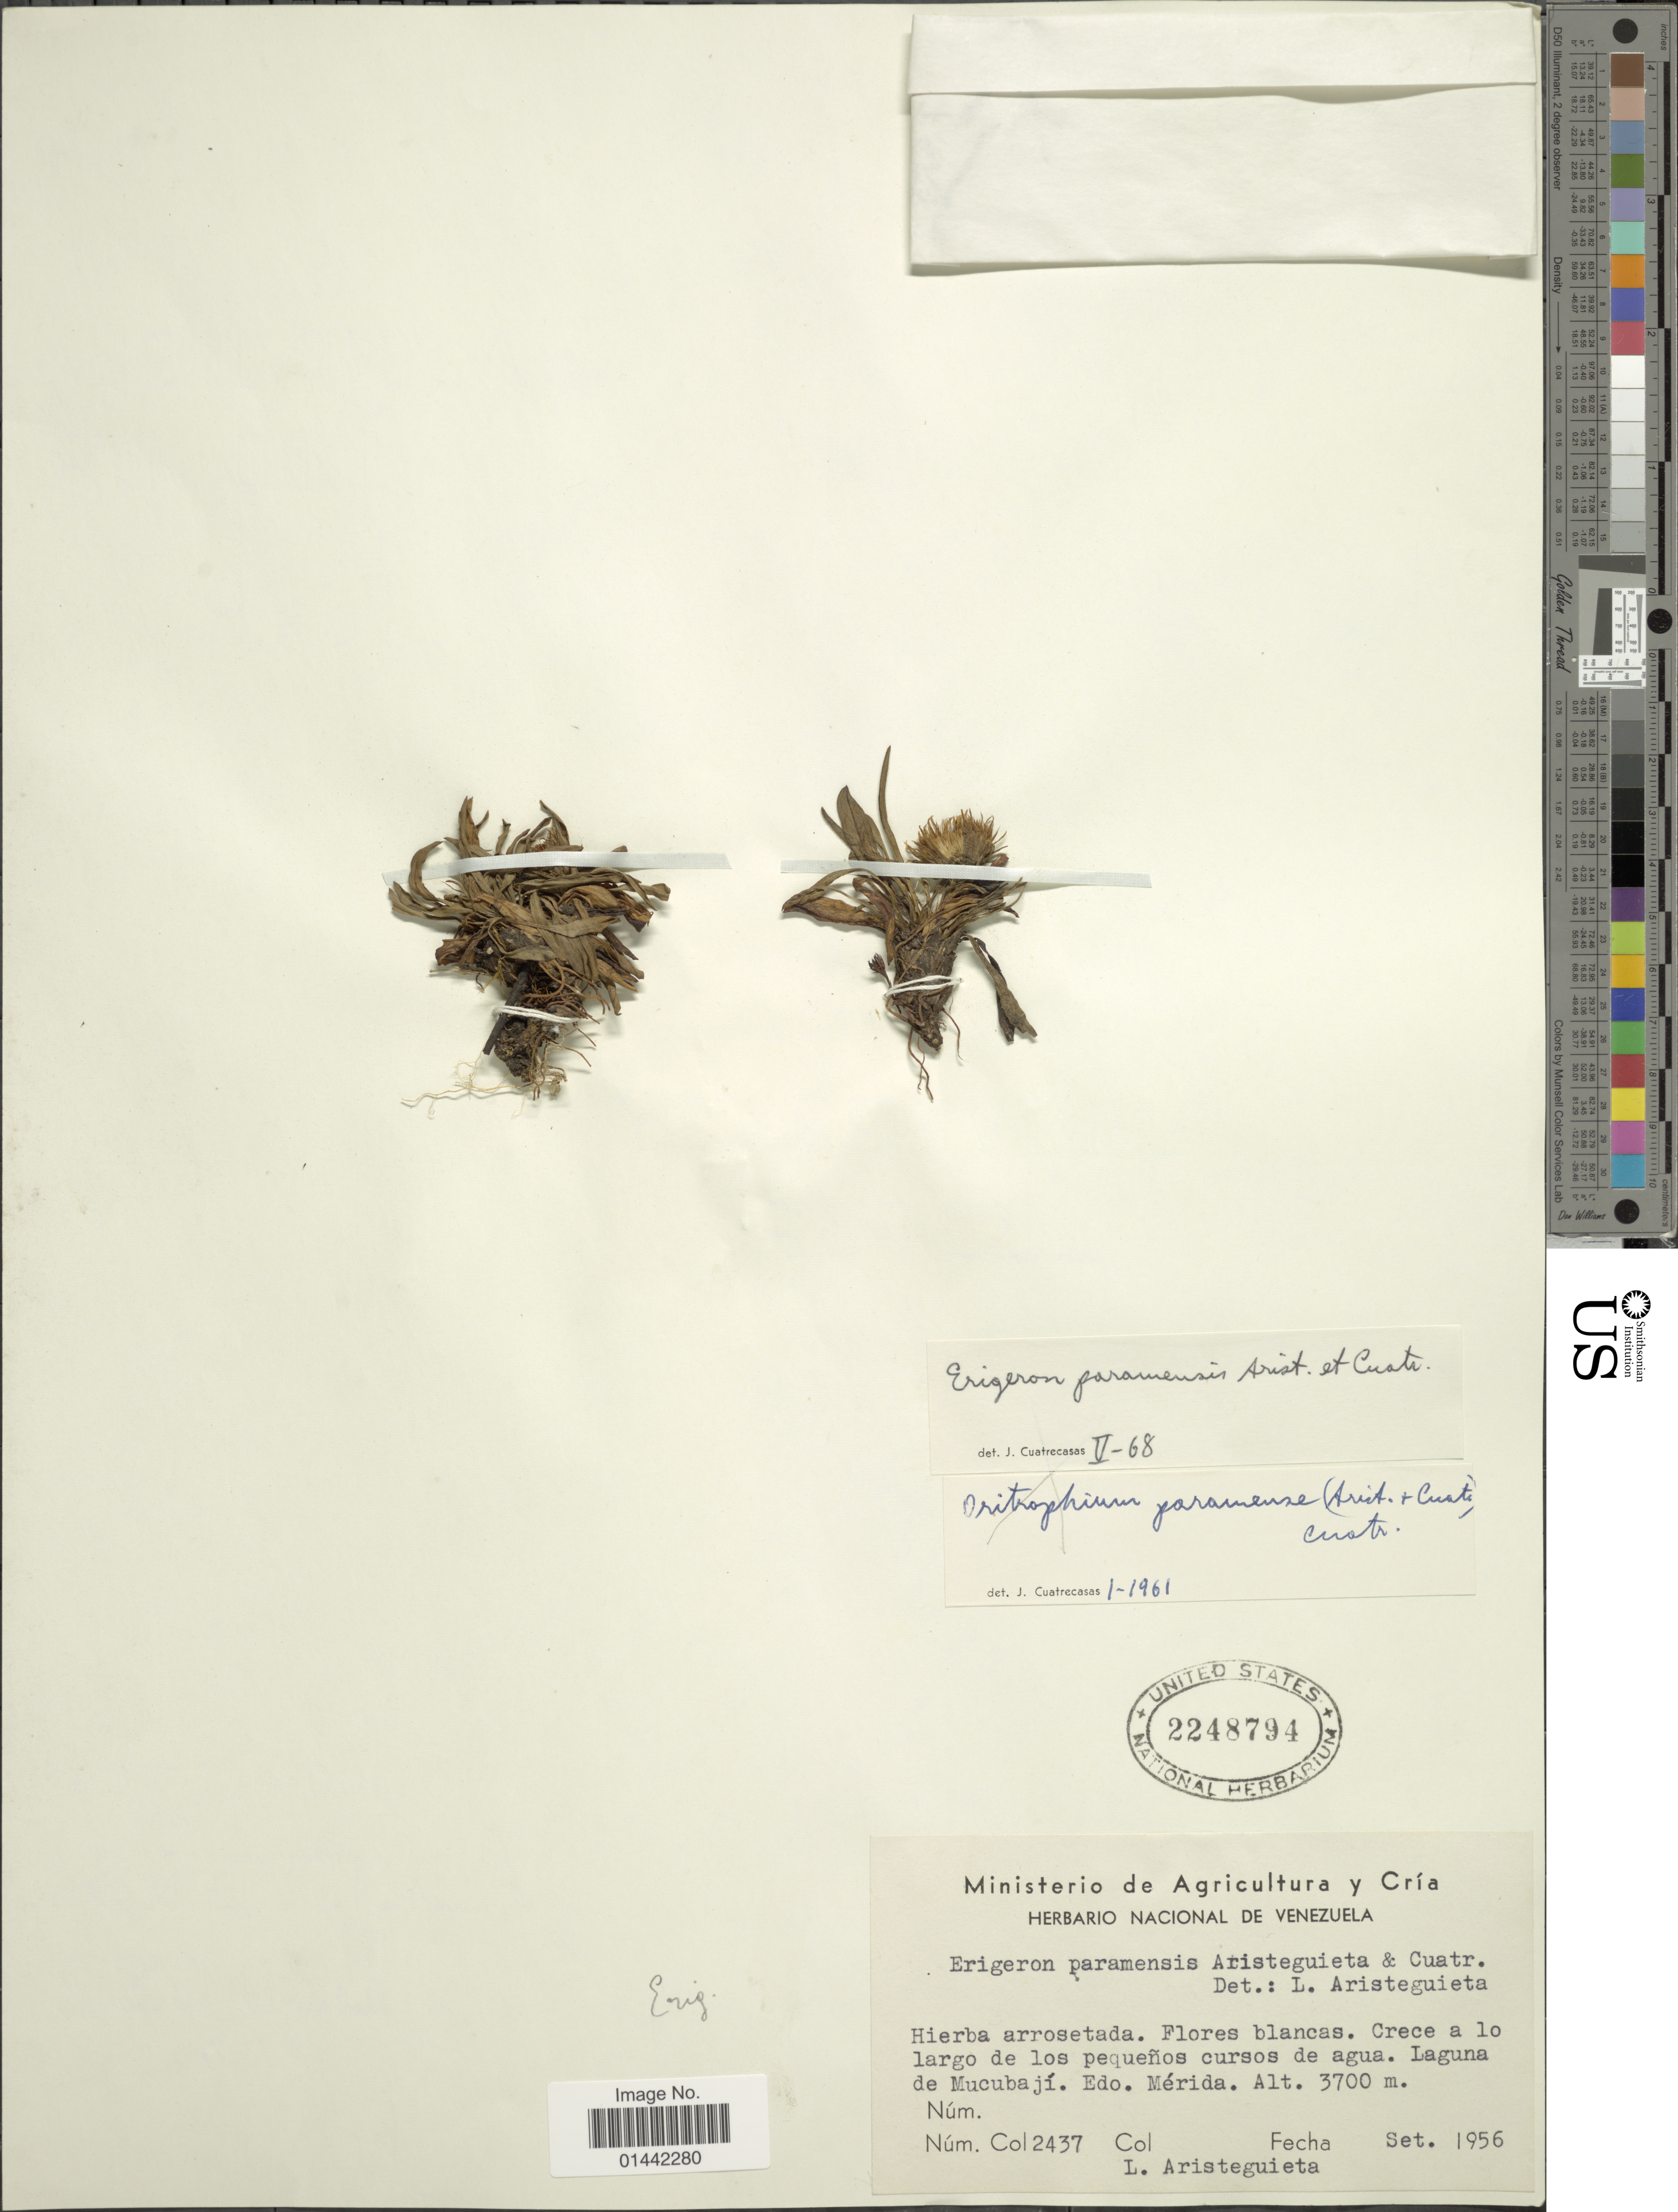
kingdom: Plantae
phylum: Tracheophyta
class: Magnoliopsida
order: Asterales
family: Asteraceae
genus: Erigeron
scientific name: Erigeron paramensis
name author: Aristeg. & Cuatrec.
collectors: L. Aristeguieta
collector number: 2437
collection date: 1956-09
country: Venezuela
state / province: Mérida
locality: Creco a lo largo de los pequeños cursus de agua. Laguna de Mucubají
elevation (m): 3700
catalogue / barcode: US 2248794